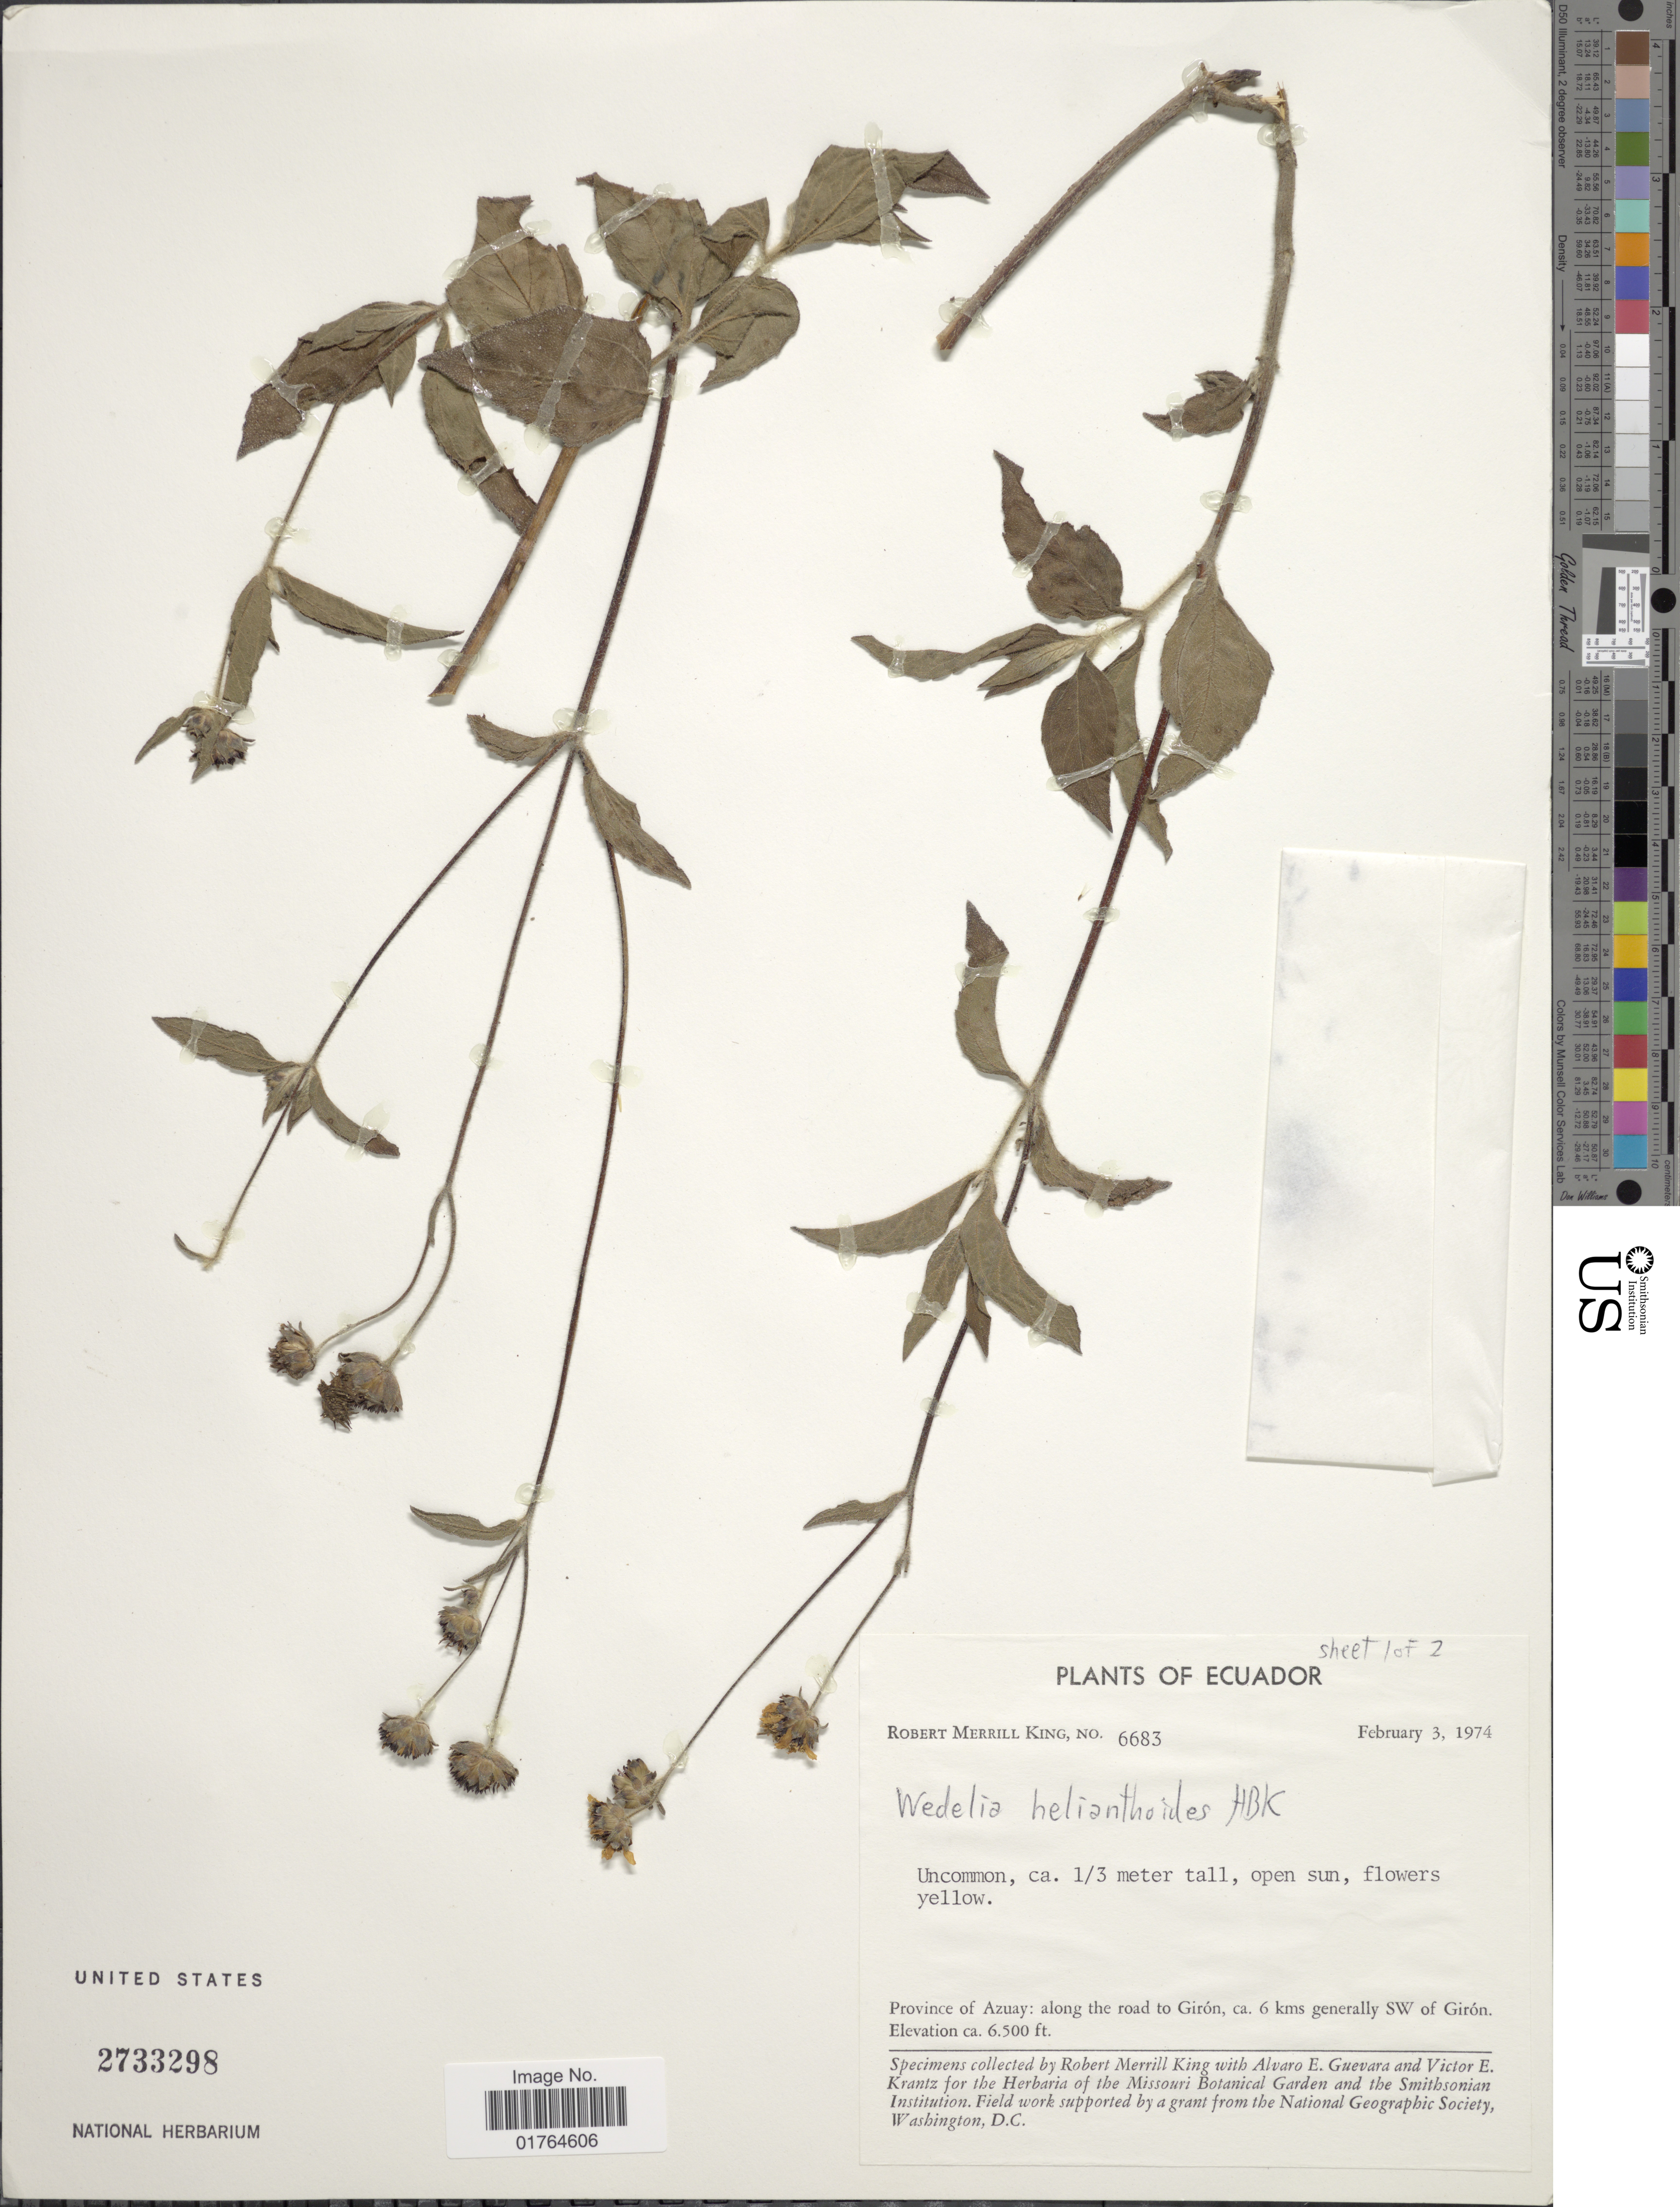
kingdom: Plantae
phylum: Tracheophyta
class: Magnoliopsida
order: Asterales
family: Asteraceae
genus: Wedelia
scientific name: Wedelia helianthoides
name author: Kunth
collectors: R. M. King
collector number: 6683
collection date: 1974-02-03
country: Ecuador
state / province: Azuay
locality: Along the road to Giron, ca 6 kms generally SW of Giron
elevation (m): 1981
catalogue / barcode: US 2733298